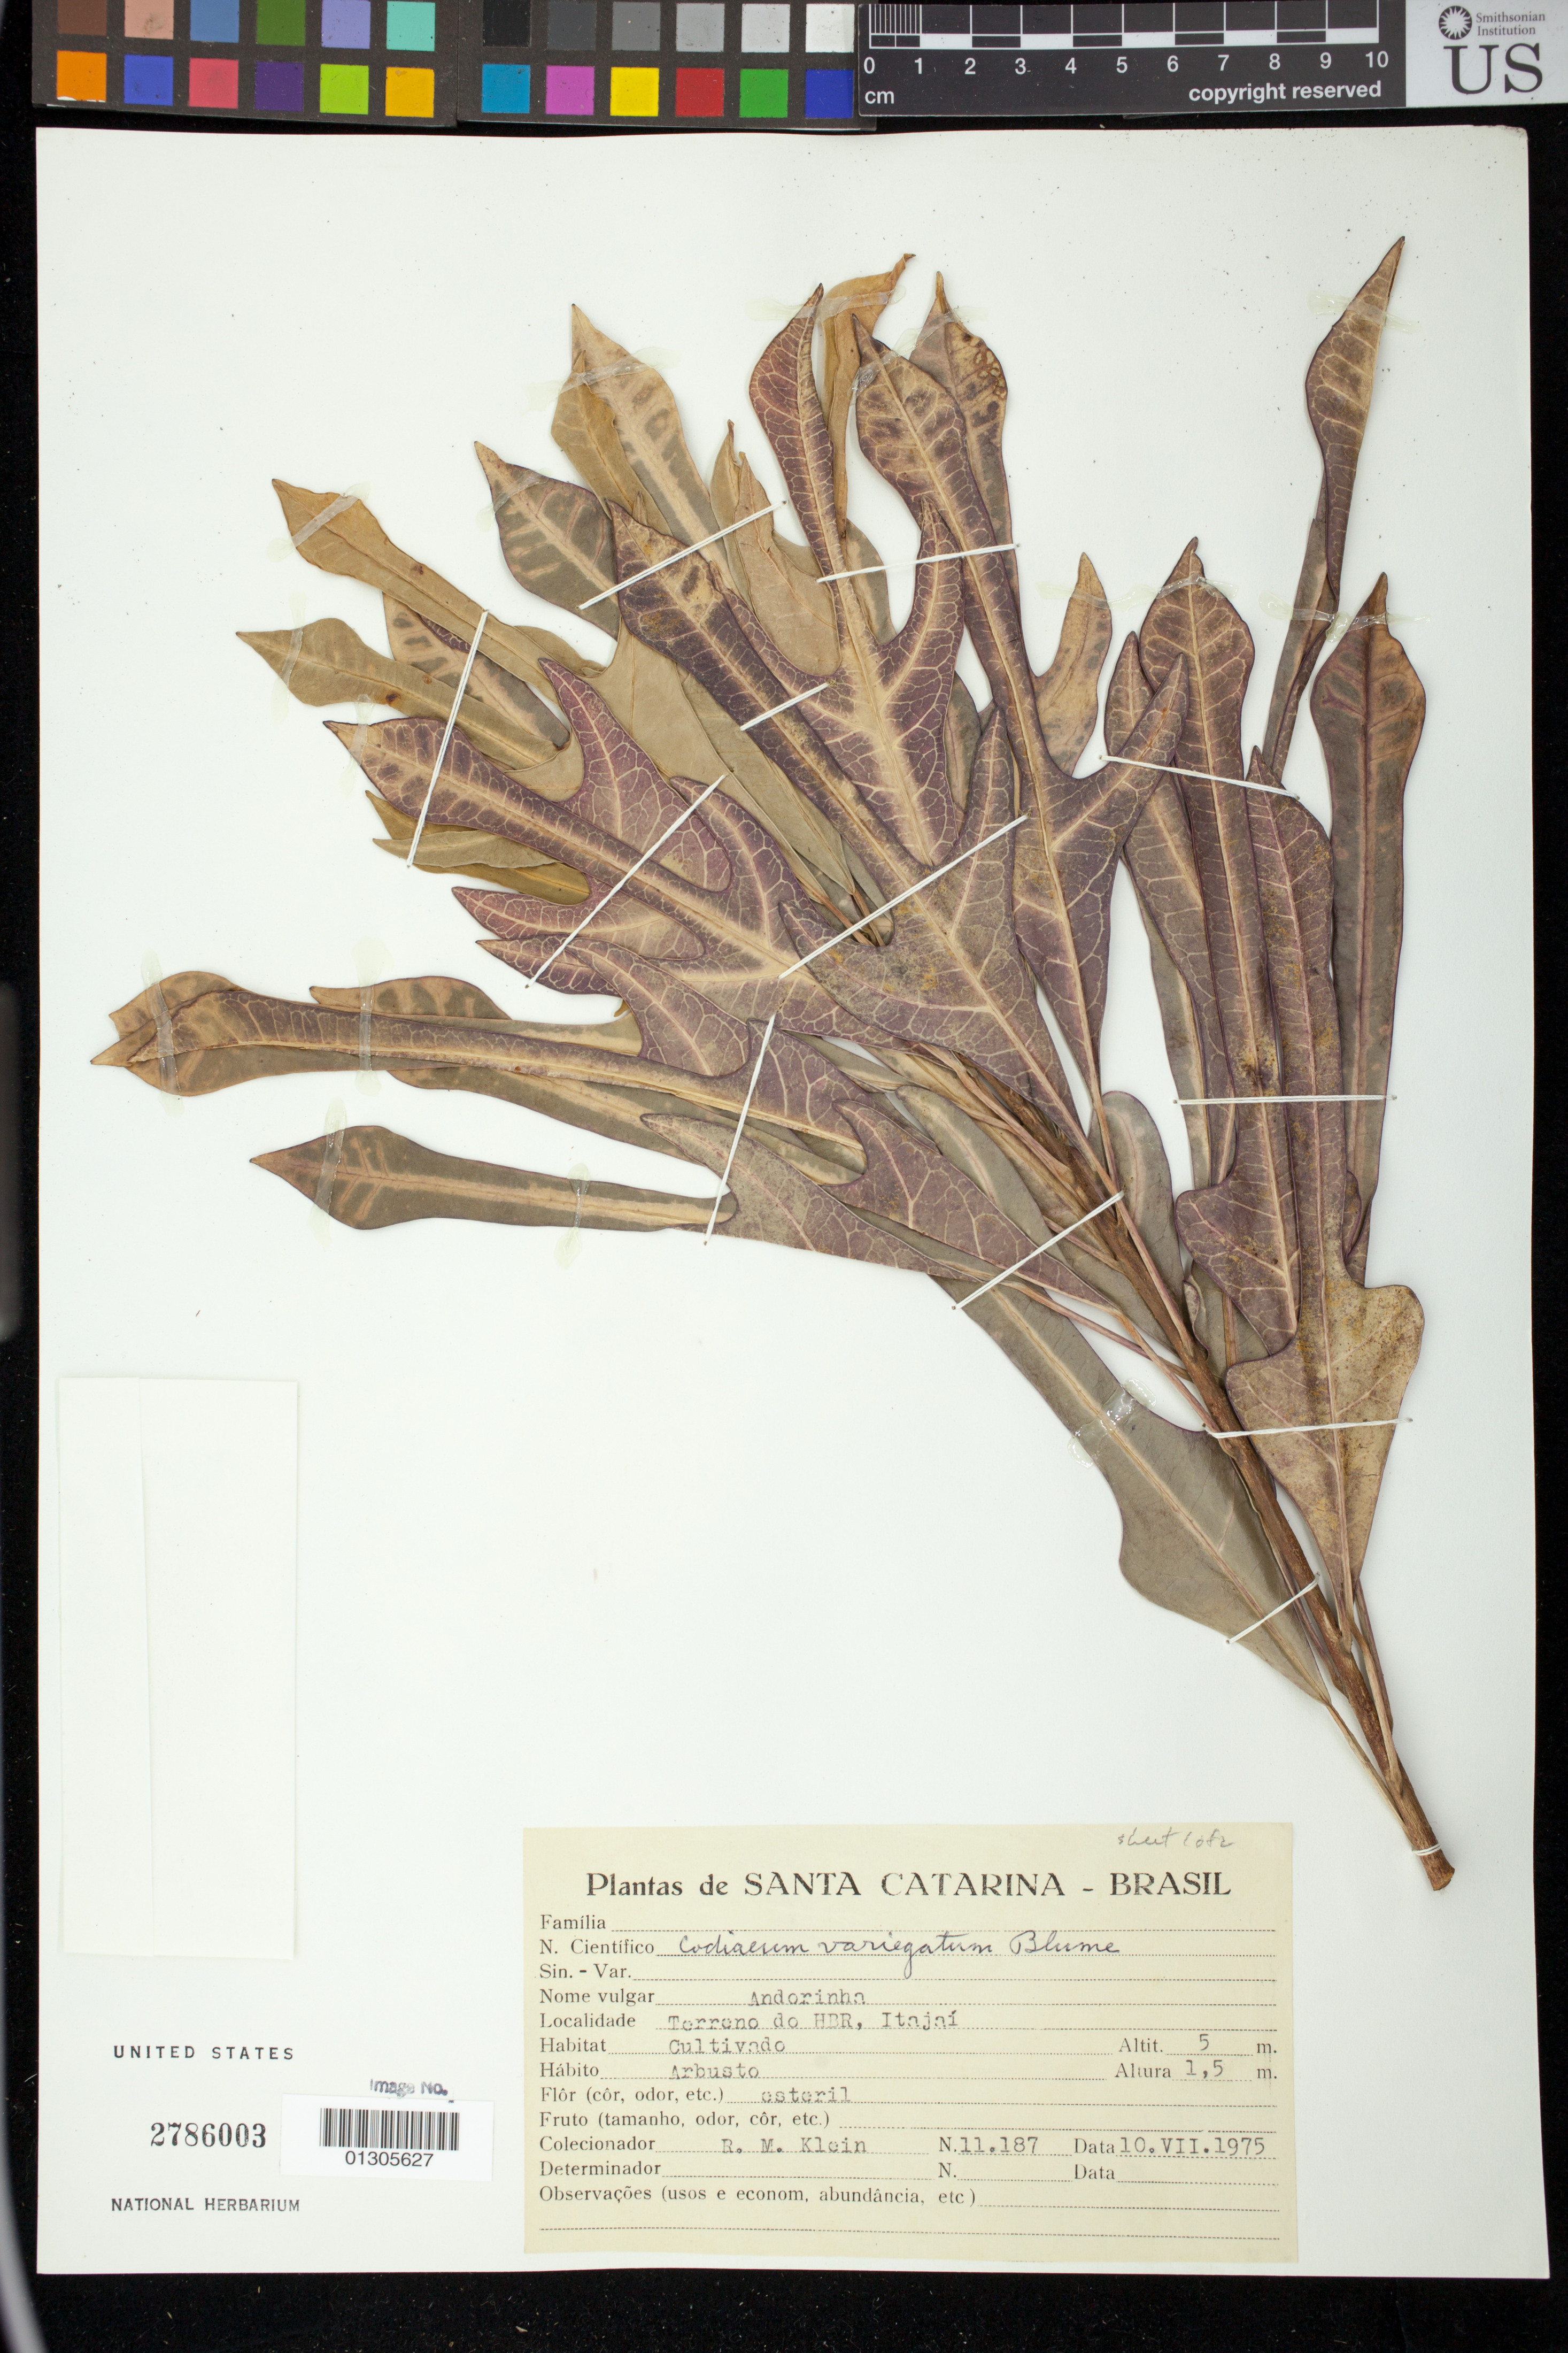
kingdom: Plantae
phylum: Tracheophyta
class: Magnoliopsida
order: Malpighiales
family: Euphorbiaceae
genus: Codiaeum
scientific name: Codiaeum variegatum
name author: (L.) Rumph. ex A. Juss.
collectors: R. M. Klein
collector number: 11187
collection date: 1975-07-10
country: Brazil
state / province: Santa Catarina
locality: Terreno do HBR, Itajaí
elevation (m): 5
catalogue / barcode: US 2786003